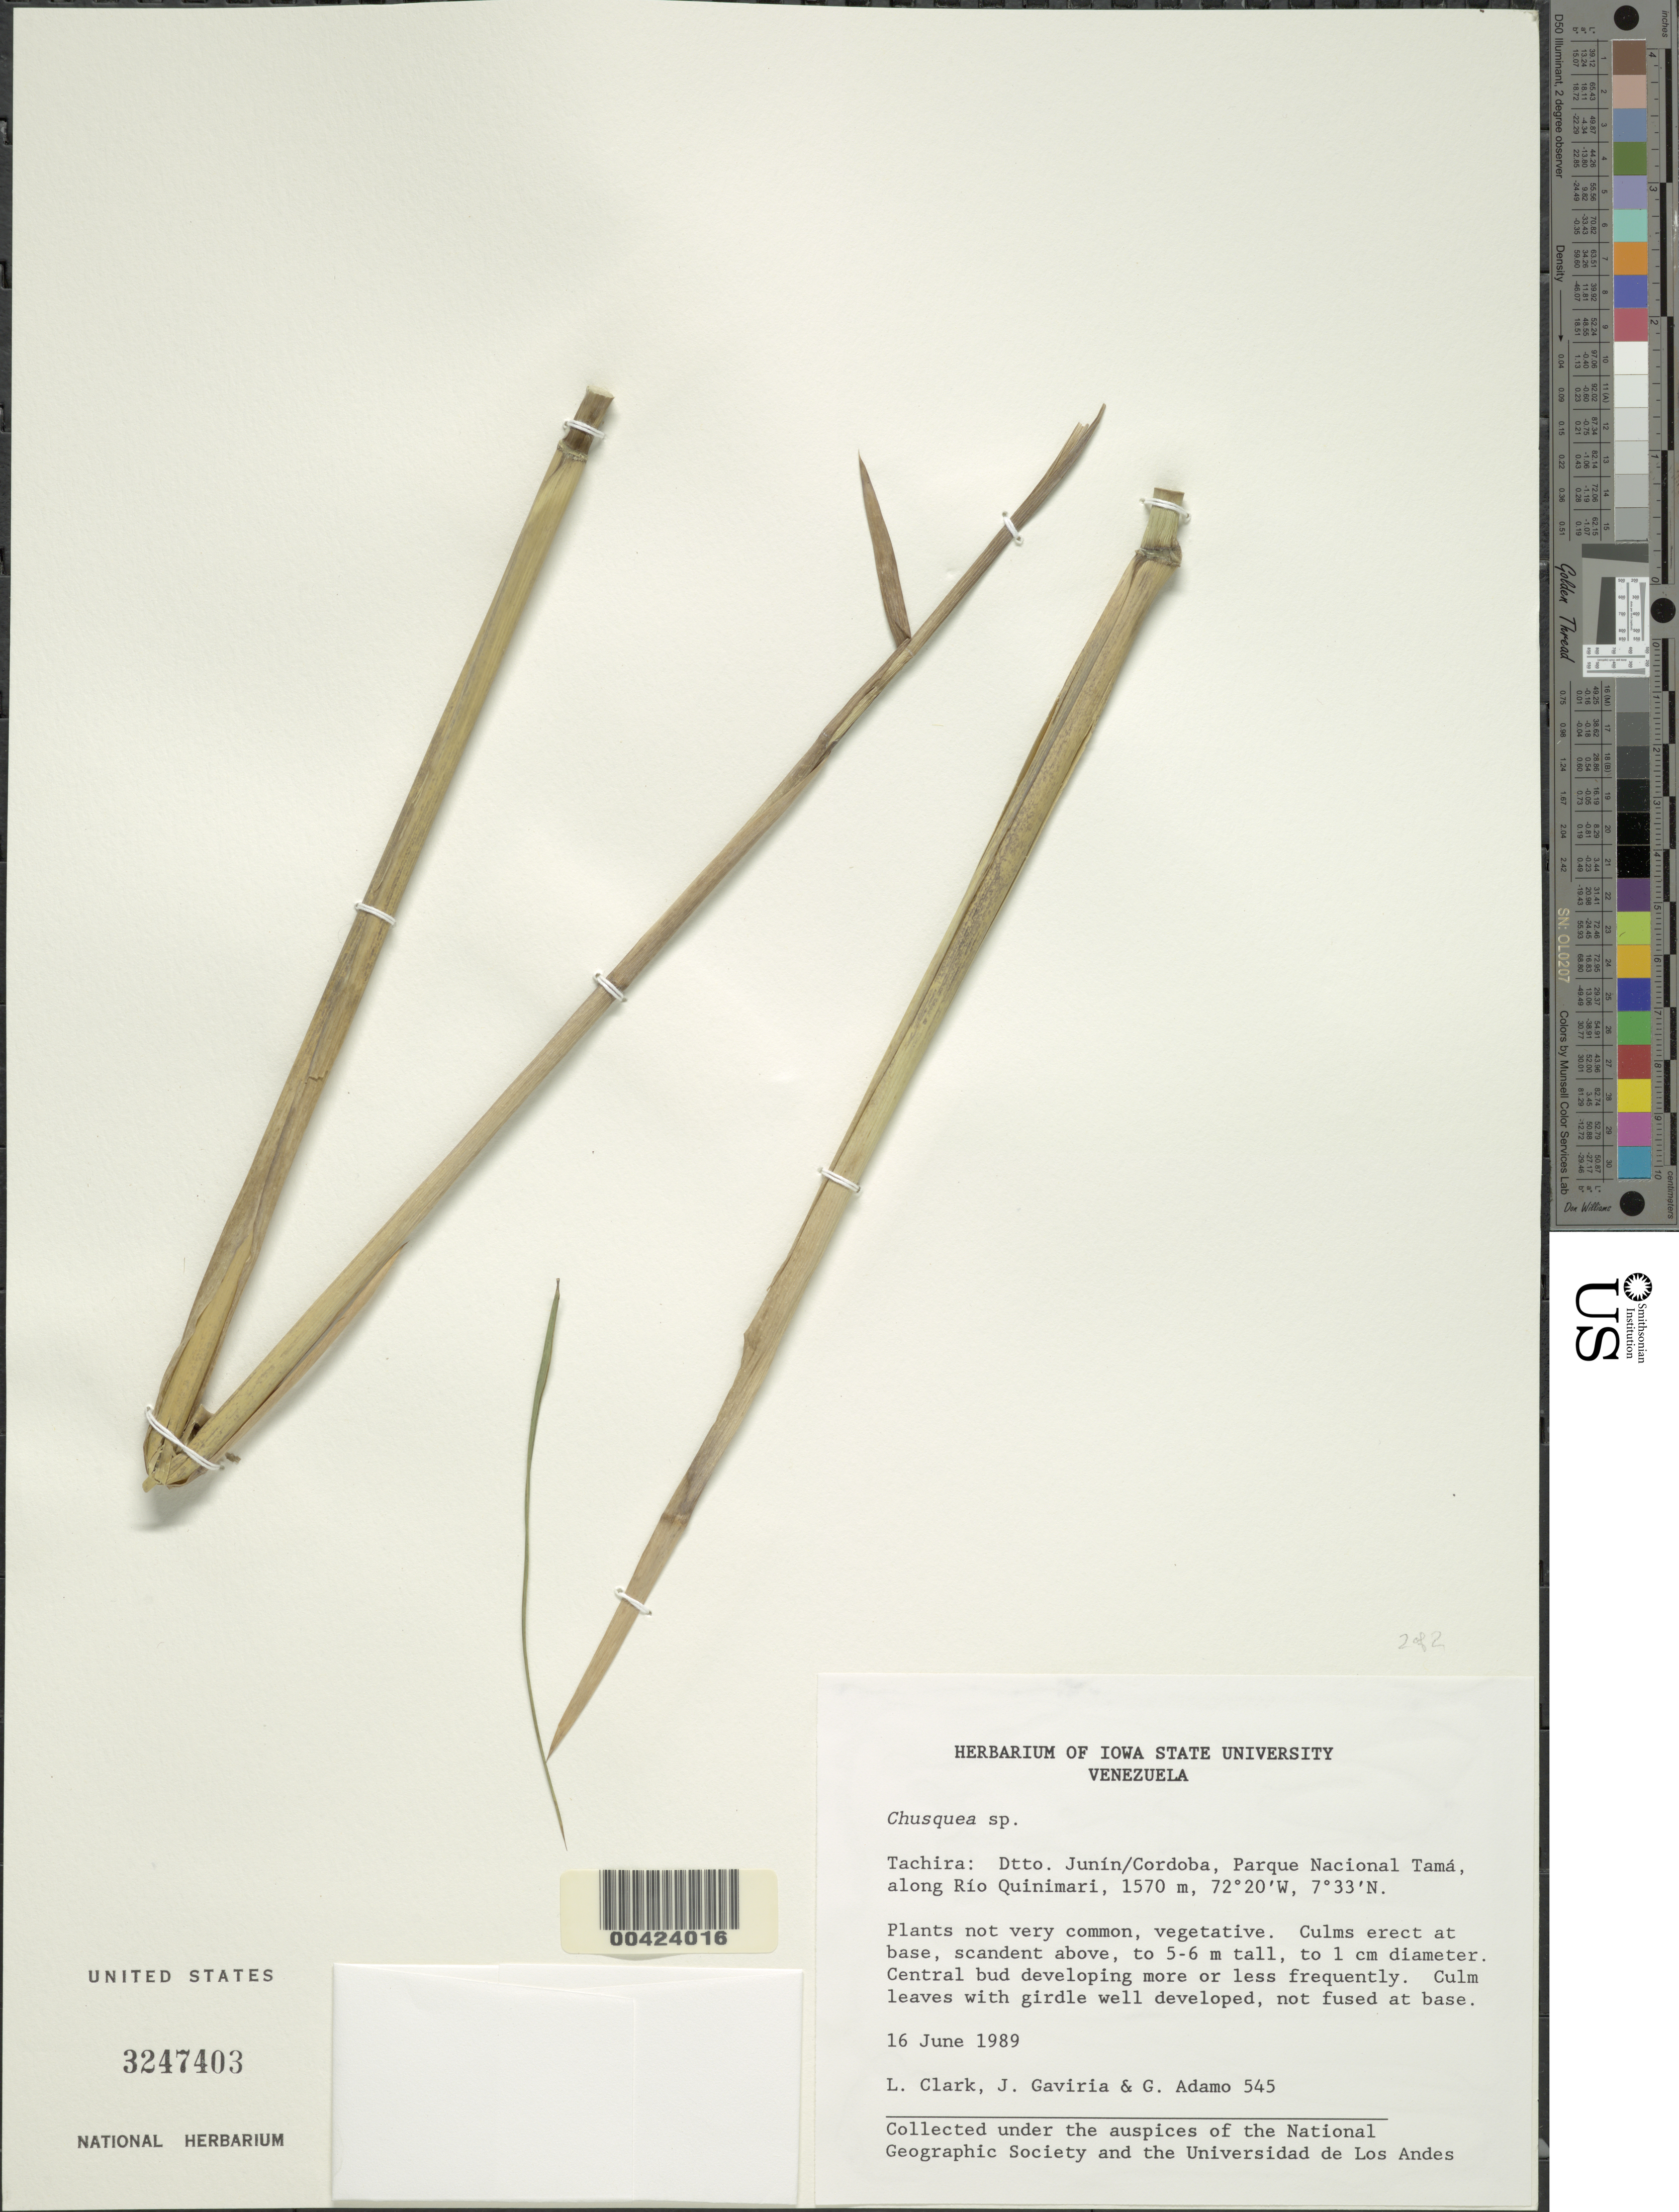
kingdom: Plantae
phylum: Tracheophyta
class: Liliopsida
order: Poales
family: Poaceae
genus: Chusquea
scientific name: Chusquea sp.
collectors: L. G. Clark, J. Gaviria & G. Adamo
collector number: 545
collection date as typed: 16 Jun 1989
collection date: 1989-06-16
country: Venezuela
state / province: Tachira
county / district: Junin / Cordoba Dtto.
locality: Parque nacional tama; along rio quinimari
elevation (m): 1570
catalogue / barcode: US 3247403